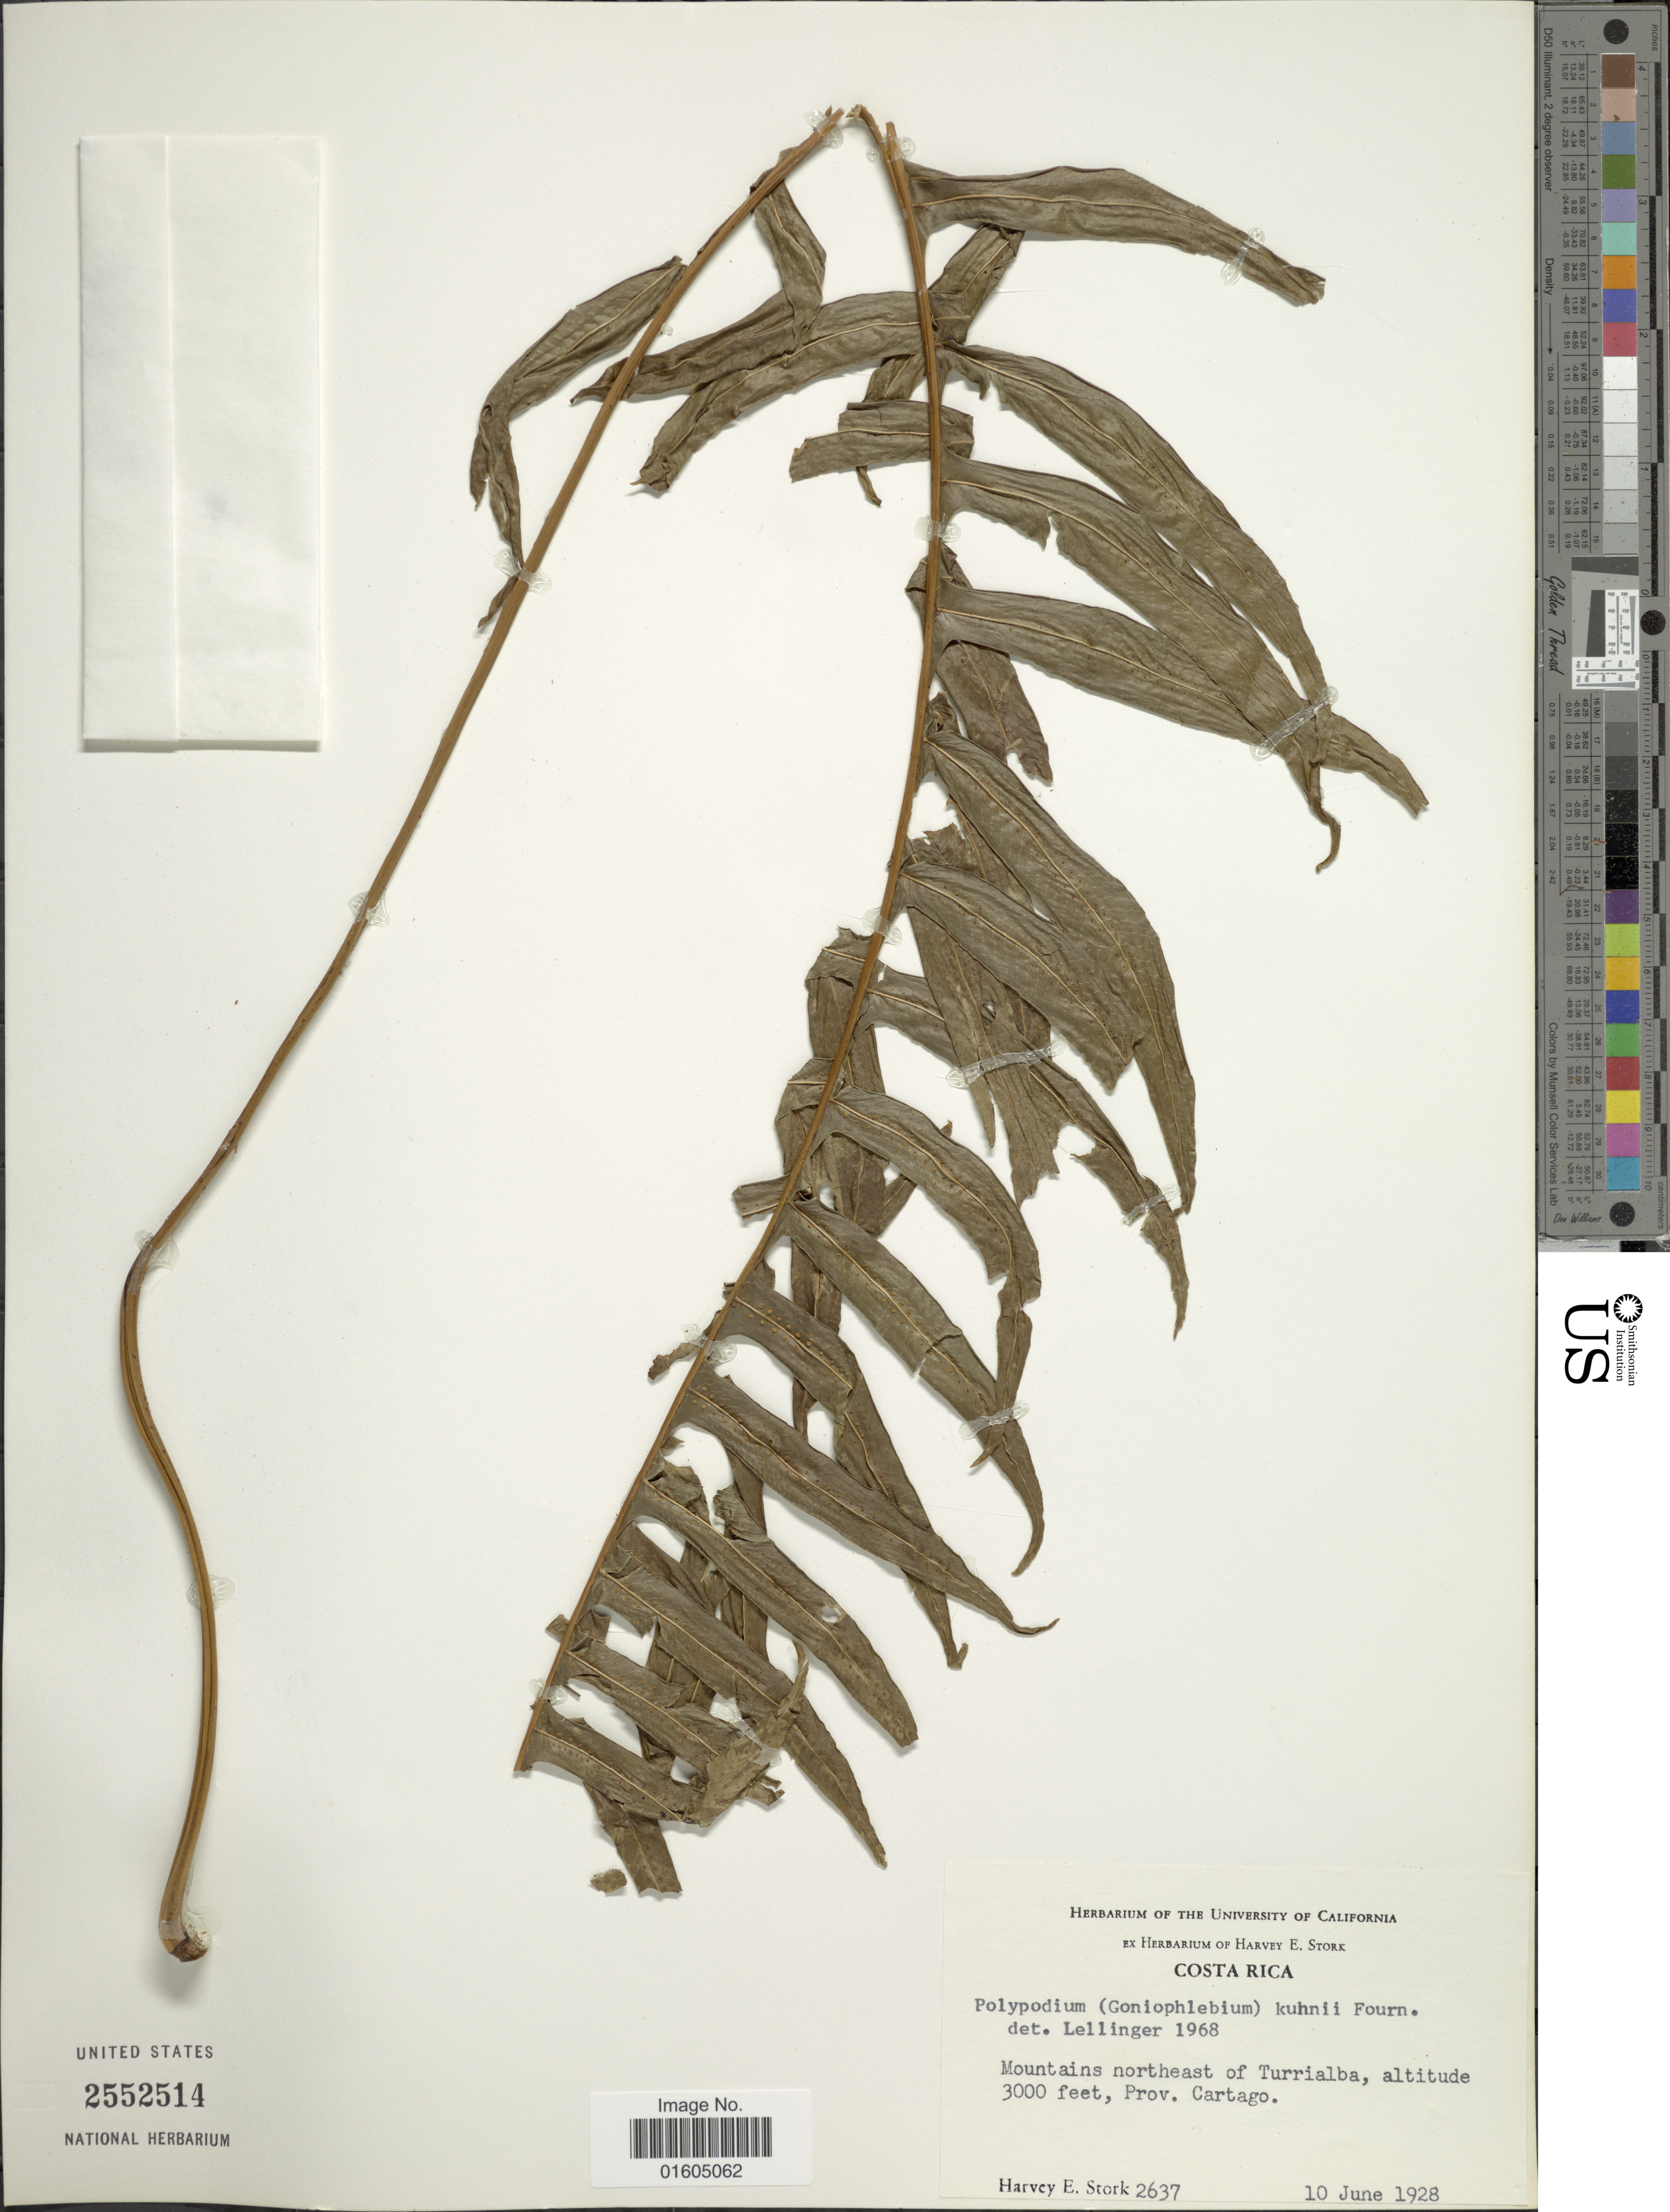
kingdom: Plantae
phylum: Tracheophyta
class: Polypodiopsida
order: Polypodiales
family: Polypodiaceae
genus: Serpocaulon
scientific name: Serpocaulon attenuatum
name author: (Humb. & Bonpl. ex Willd.) A.R. Sm.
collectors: H. E. Stork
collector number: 2637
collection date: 1928-06-10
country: Costa Rica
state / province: Cartago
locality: Costa Rica. Mountains northeast of Turrialba, Prov. Cartago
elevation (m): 914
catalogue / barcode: US 2552514